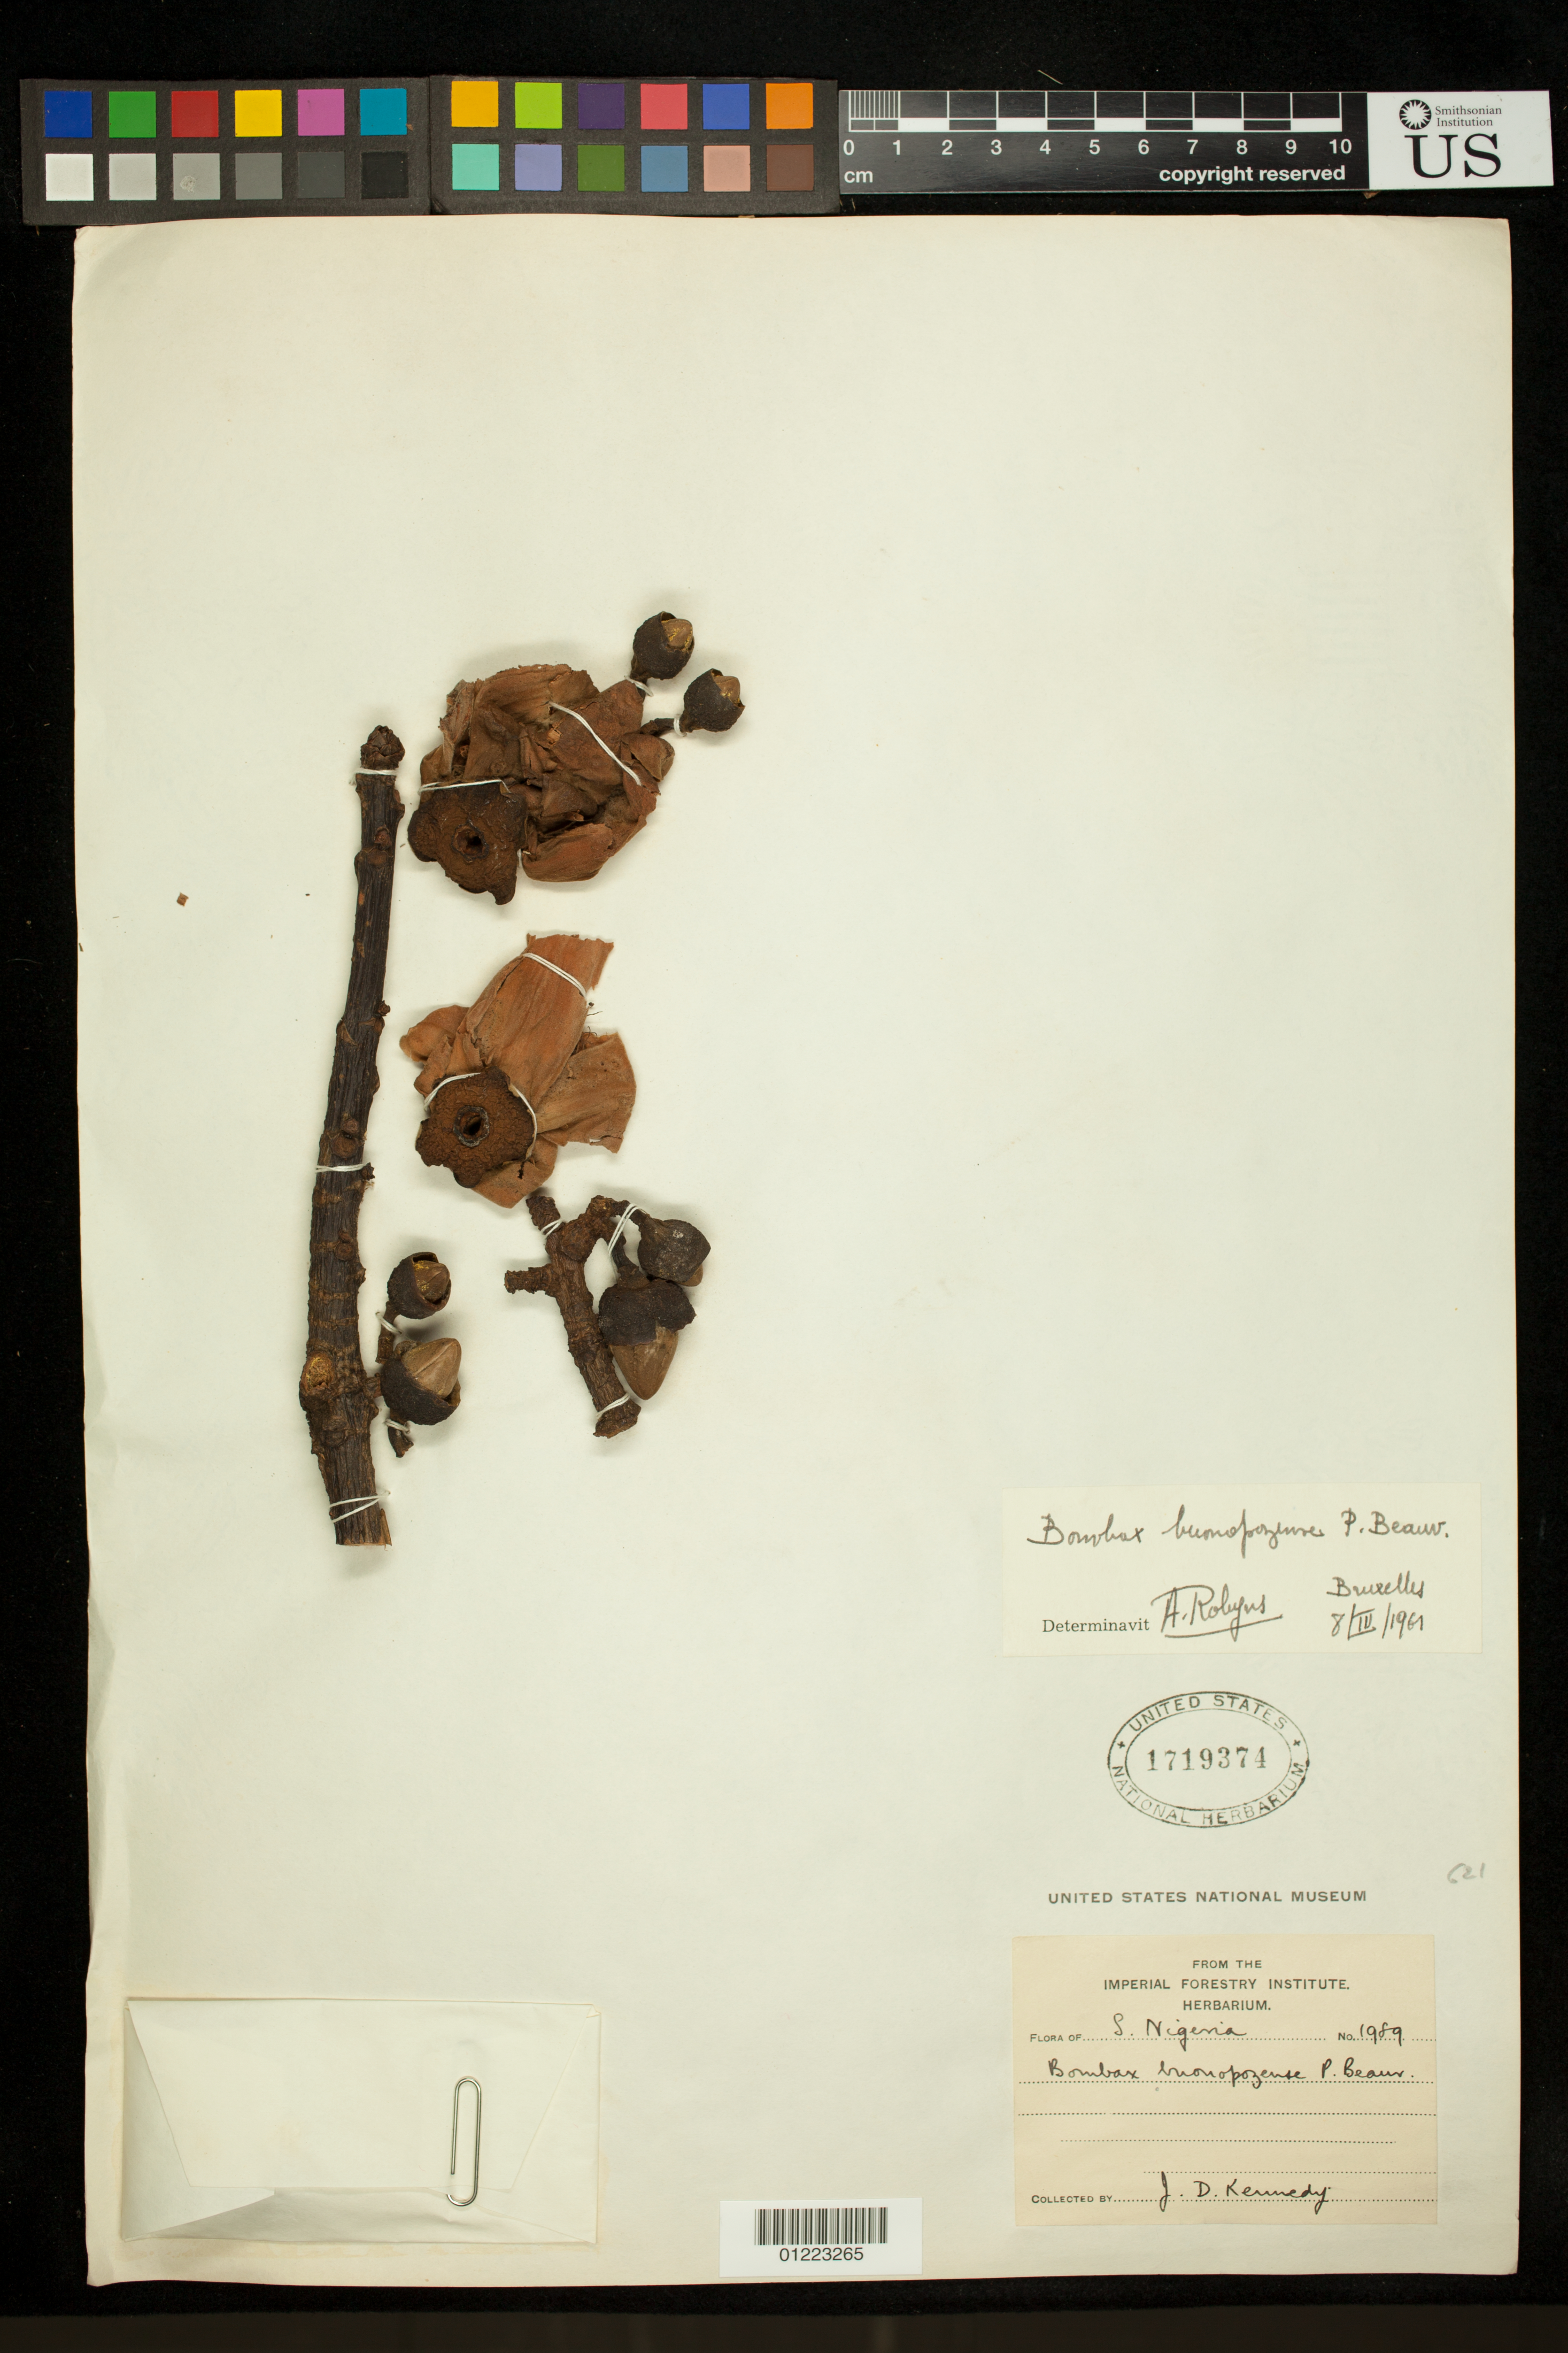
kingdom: Plantae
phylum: Tracheophyta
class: Magnoliopsida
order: Malvales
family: Malvaceae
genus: Bombax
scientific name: Bombax buonopozense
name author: P. Beauv.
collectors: J. D. Kennedy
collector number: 1989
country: Nigeria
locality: South Nigeria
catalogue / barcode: US 1719374